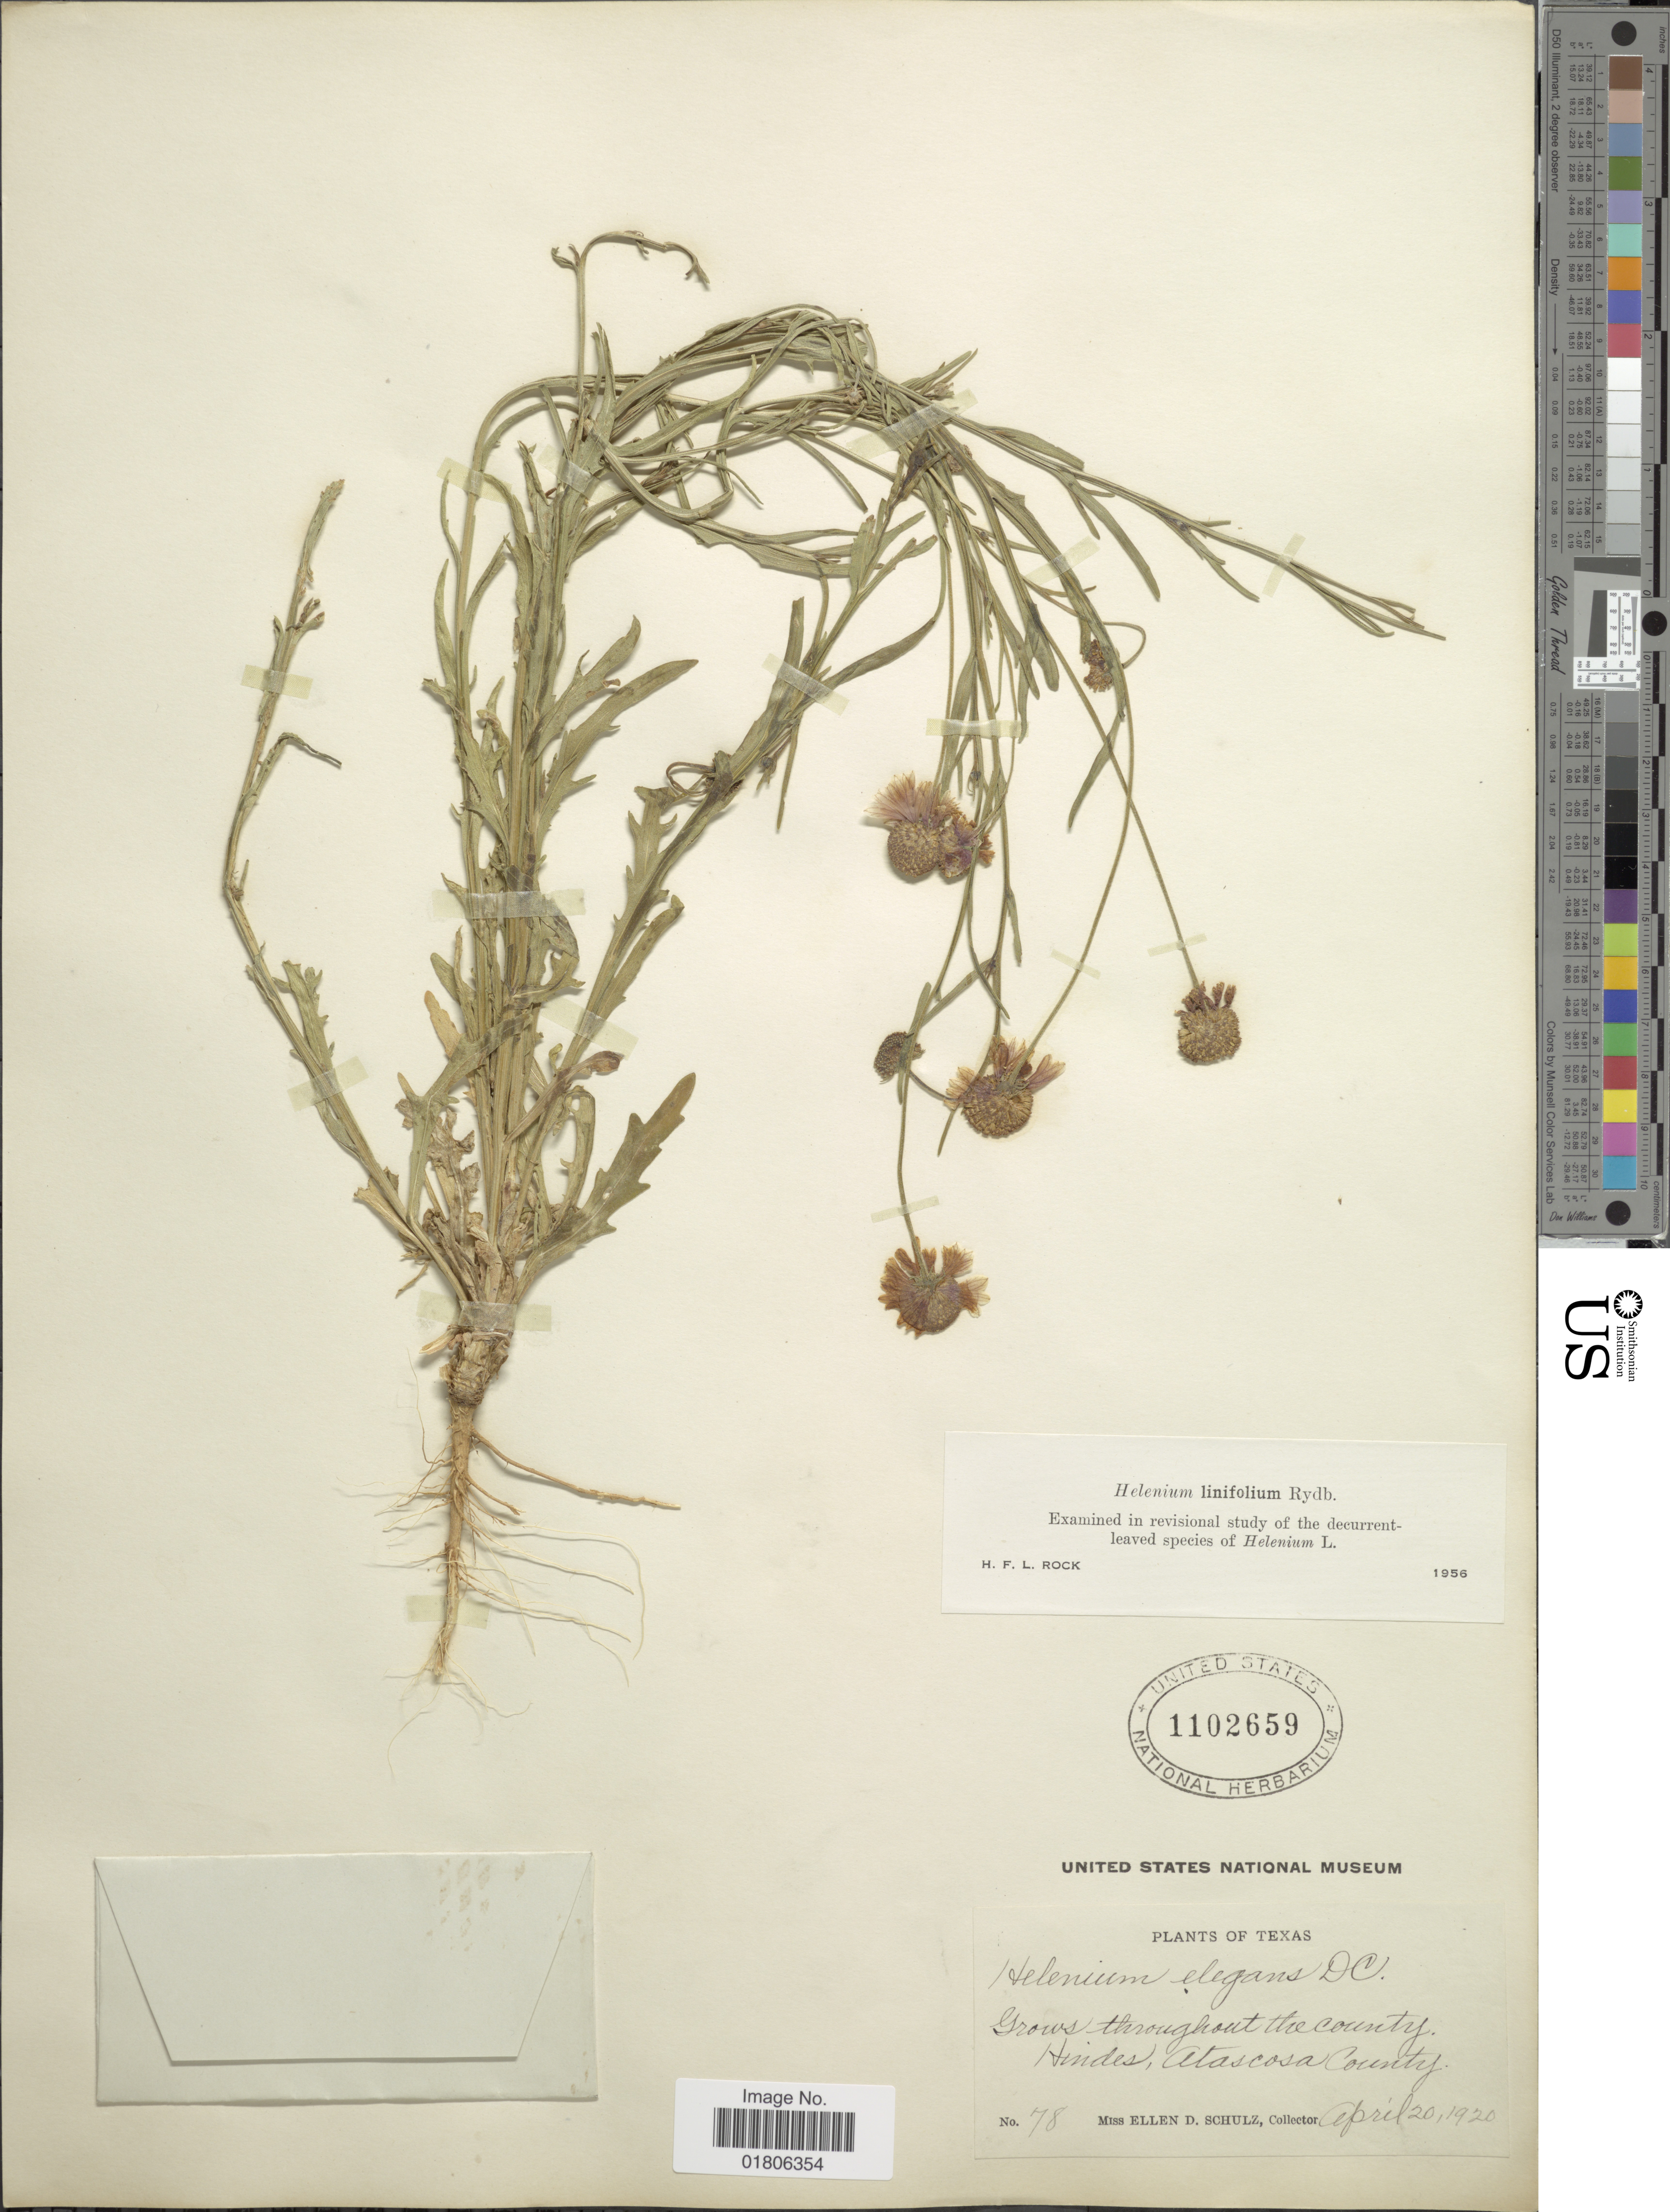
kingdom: Plantae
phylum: Tracheophyta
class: Magnoliopsida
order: Asterales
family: Asteraceae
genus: Helenium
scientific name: Helenium linifolium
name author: Rydb.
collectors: E. D. Schulz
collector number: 78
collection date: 1920-04-20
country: United States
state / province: Texas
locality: Grows throughout the county Hindes, Atascosa County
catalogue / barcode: US 1102659